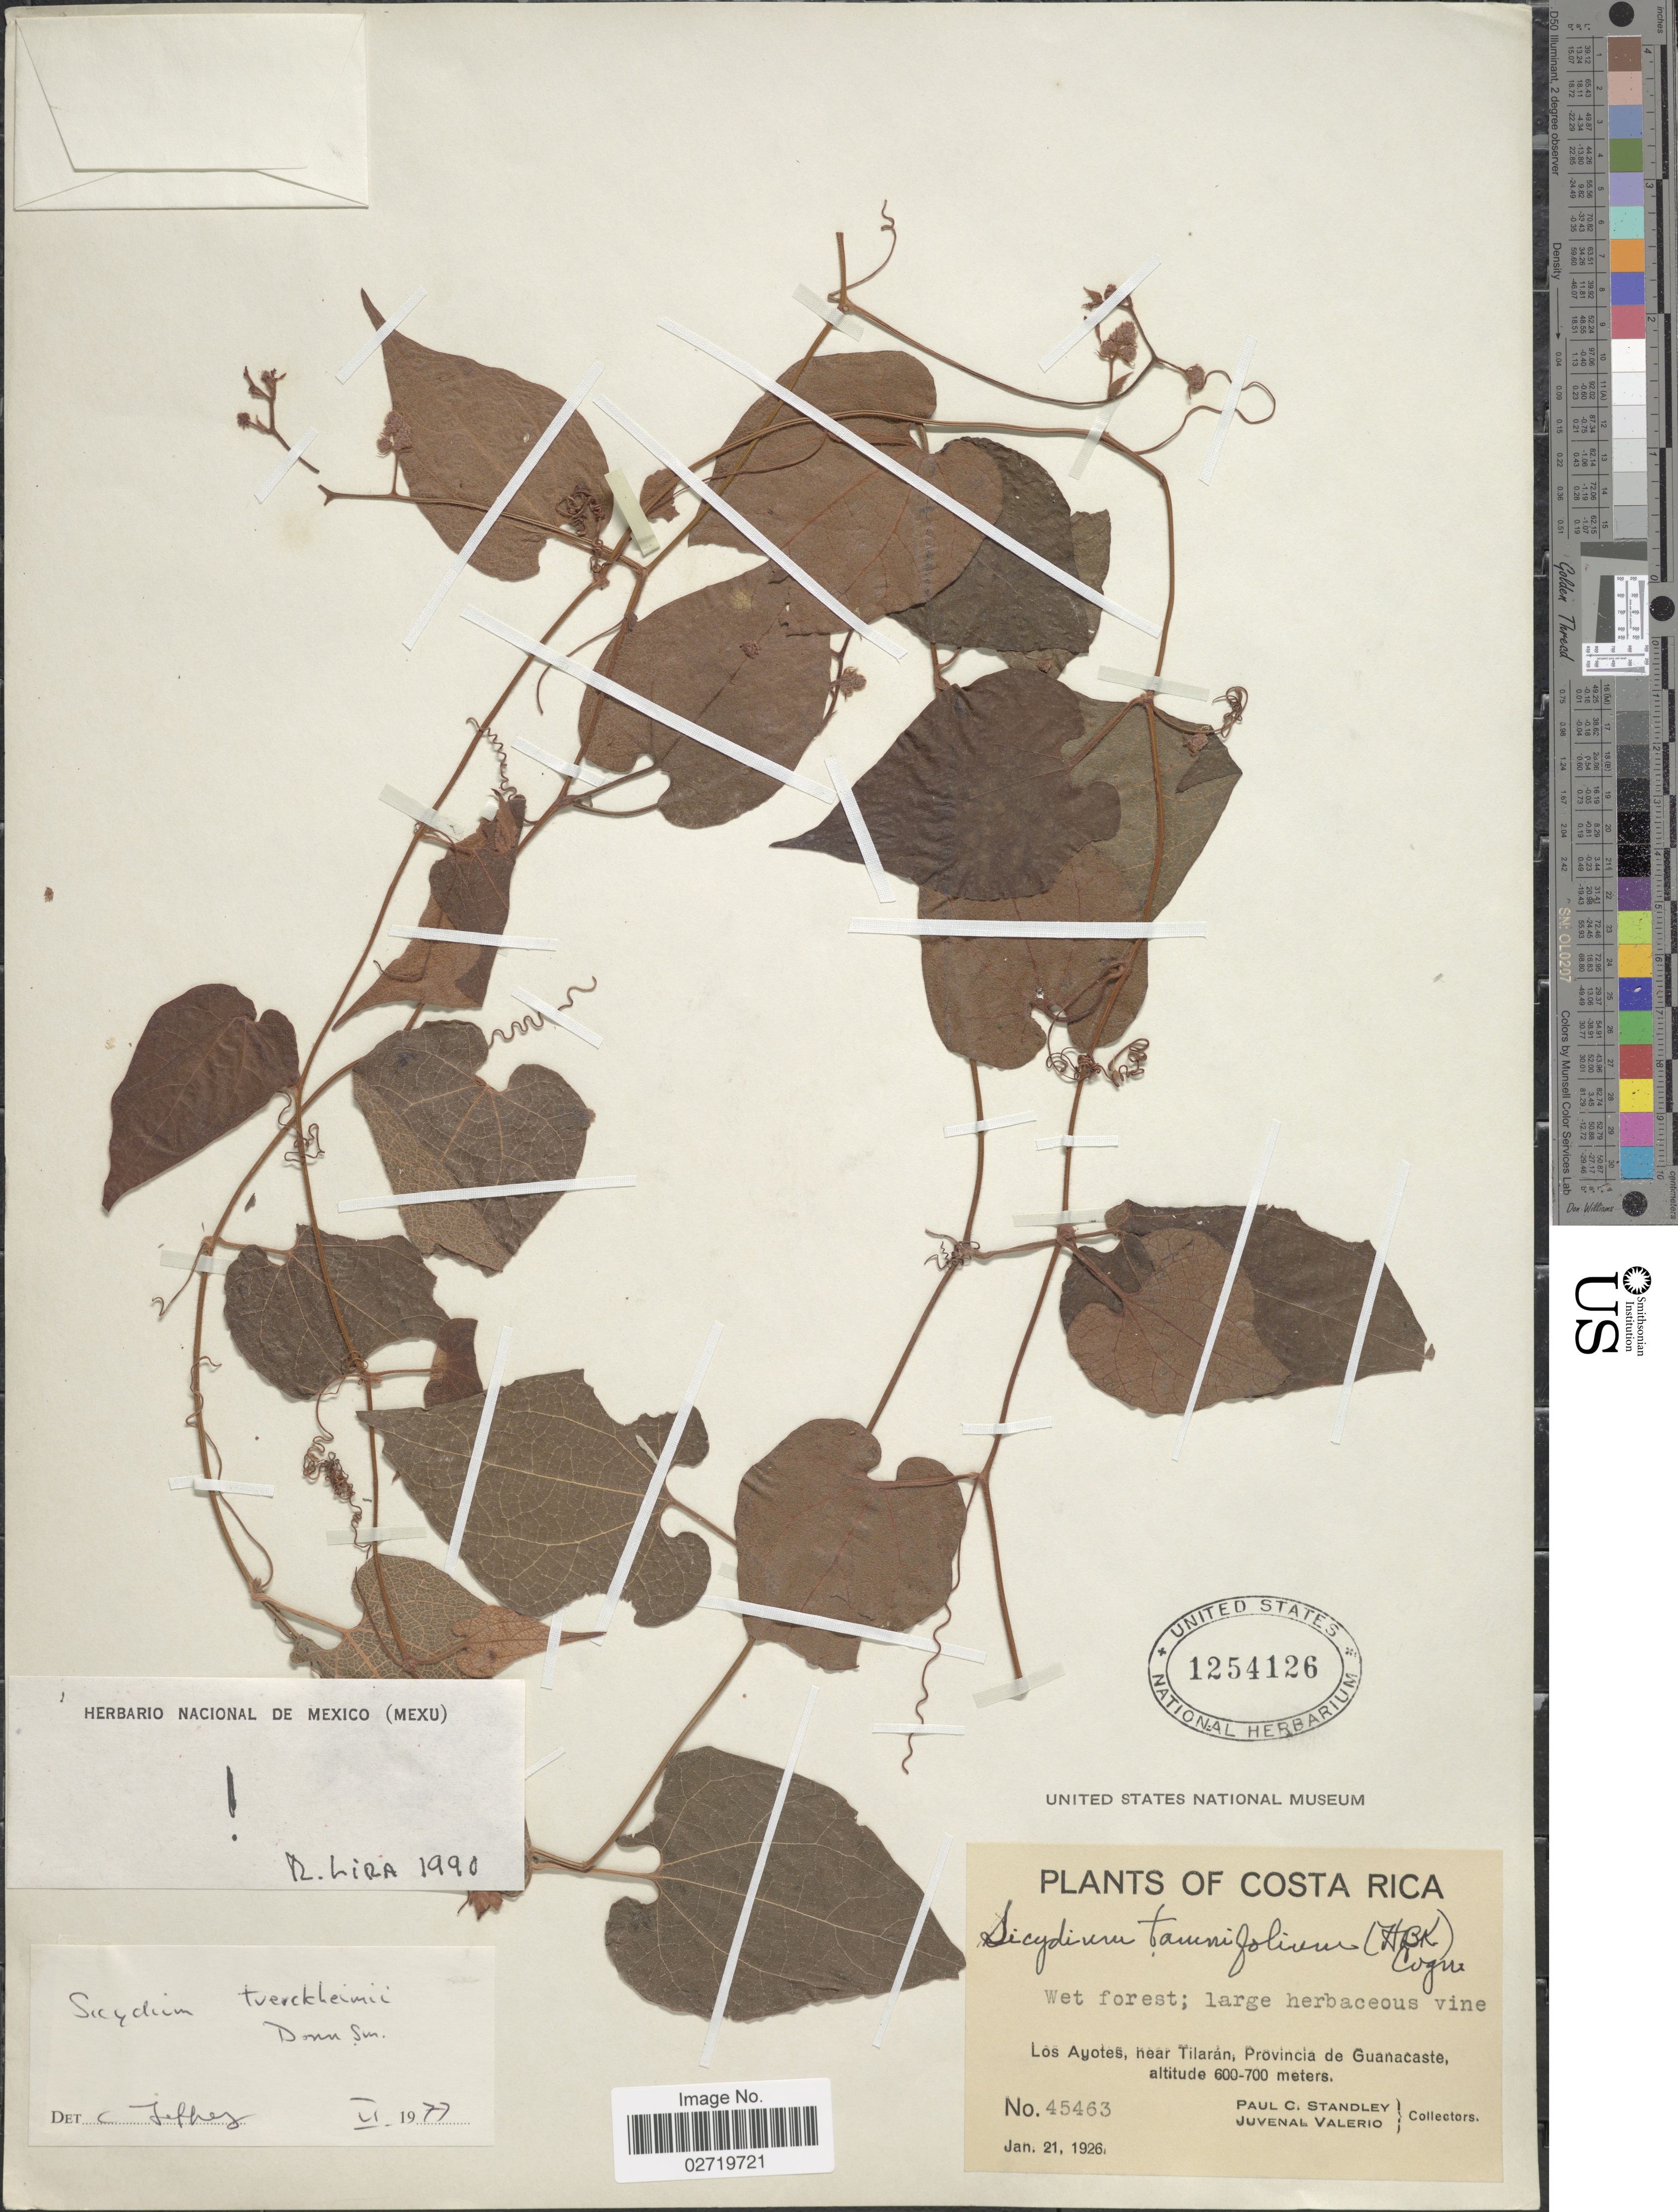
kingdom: Plantae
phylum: Tracheophyta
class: Magnoliopsida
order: Cucurbitales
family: Cucurbitaceae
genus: Sicydium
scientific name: Sicydium tuerckheimii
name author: Donn. Sm.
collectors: P. C. Standley & J. Valerio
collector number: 45463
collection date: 1926-01-21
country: Costa Rica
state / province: Guanacaste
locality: Los Ayotes, near Tilarán.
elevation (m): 600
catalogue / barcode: US 1254126